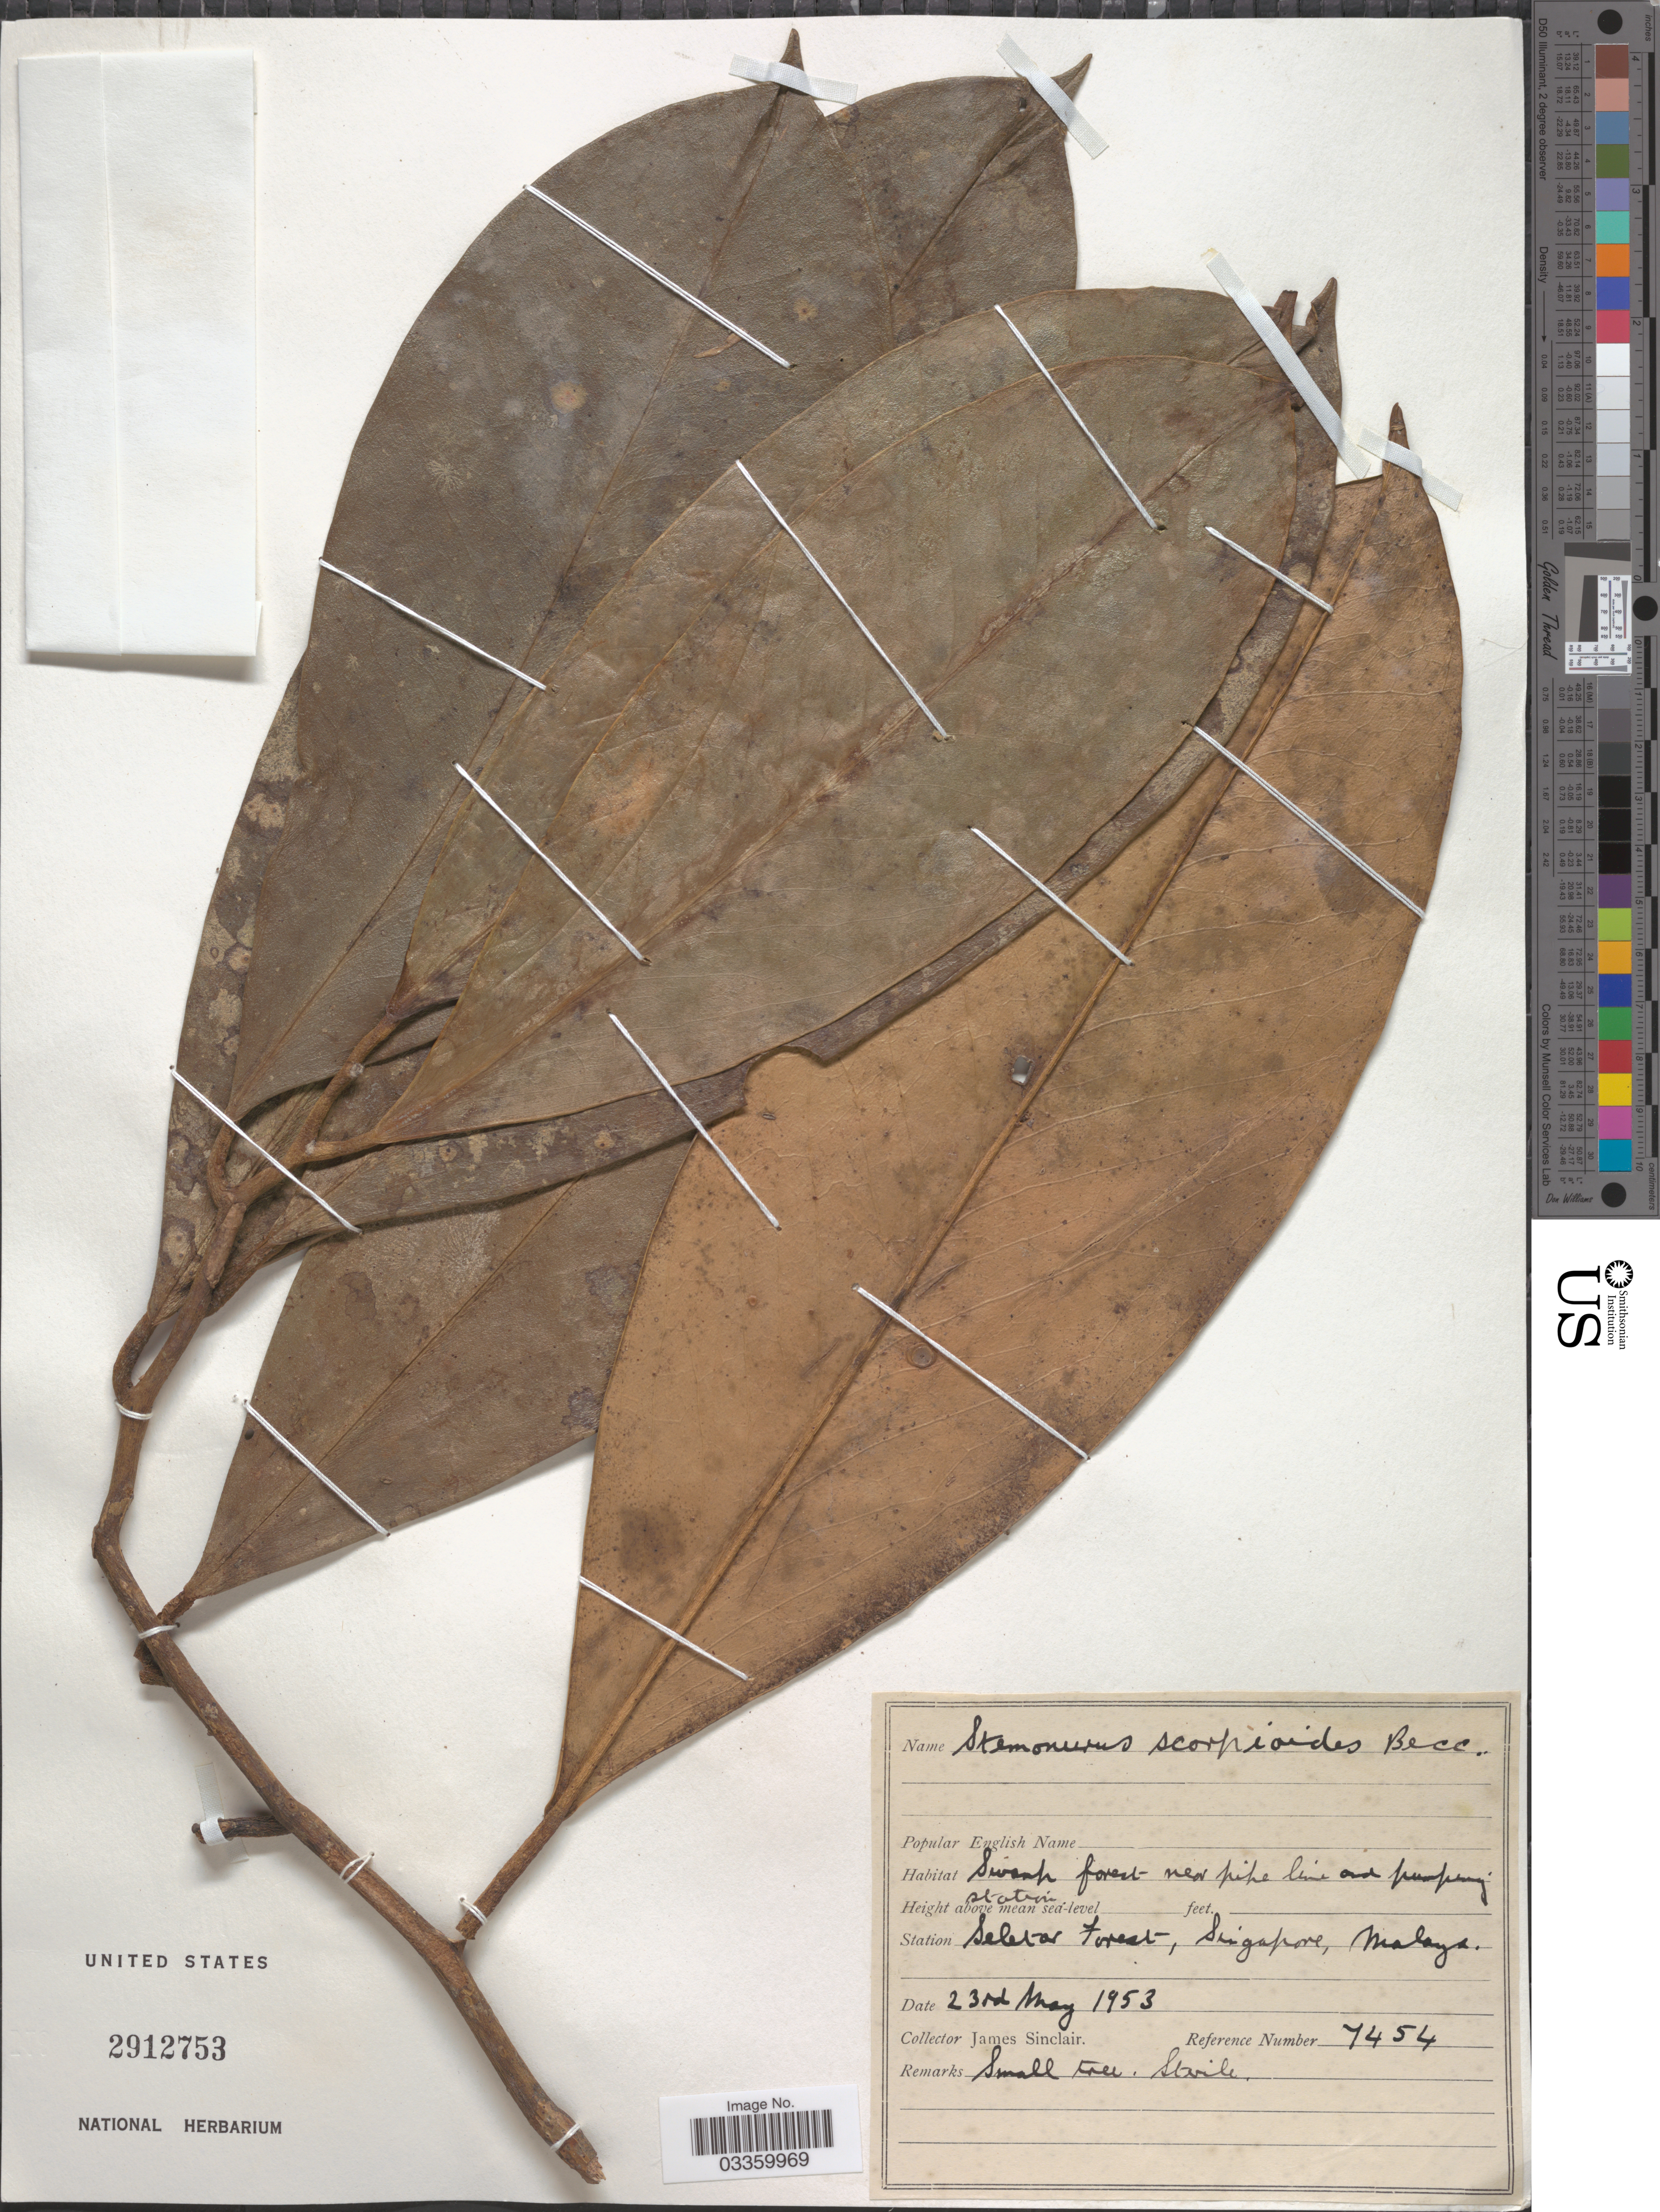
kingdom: Plantae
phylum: Tracheophyta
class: Magnoliopsida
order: Cardiopteridales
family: Stemonuraceae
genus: Stemonurus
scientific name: Stemonurus scorpioides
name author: Becc.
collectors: J. Sinclair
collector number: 7454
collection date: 1953-05-23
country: Singapore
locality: Station Seletar Forest, Singapore, Malaya.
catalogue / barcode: US 2912753